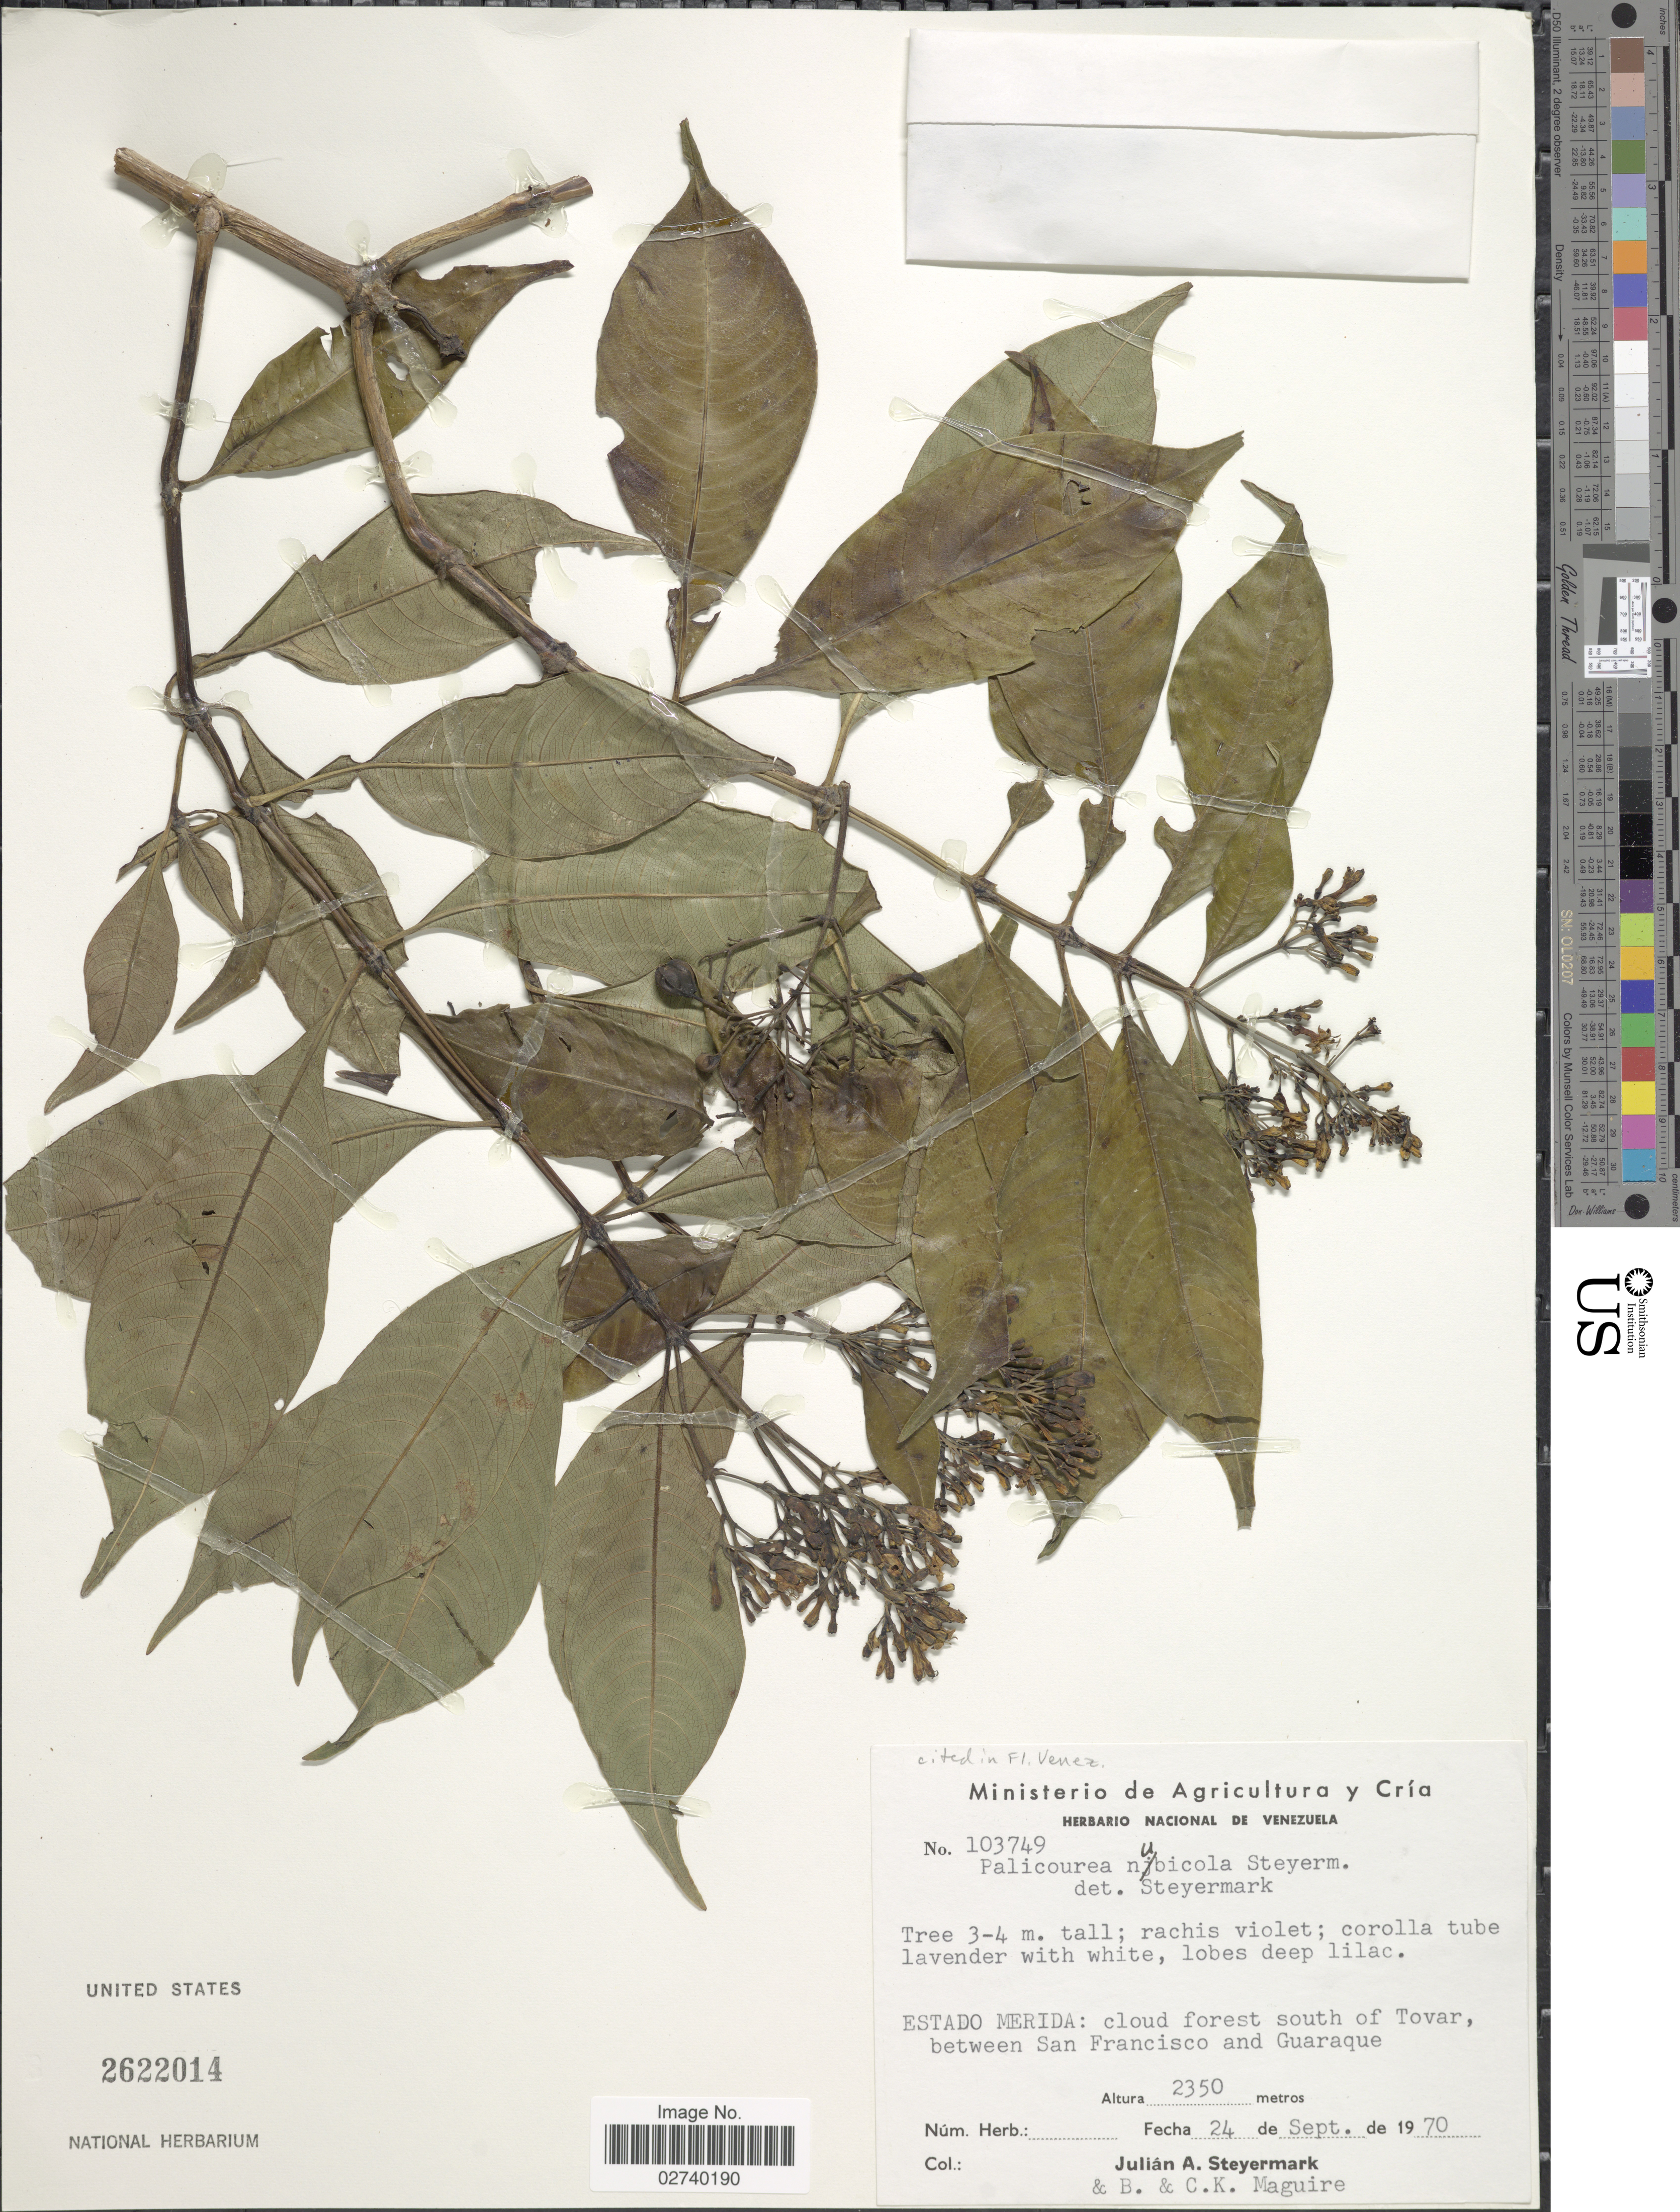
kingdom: Plantae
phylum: Tracheophyta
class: Magnoliopsida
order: Gentianales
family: Rubiaceae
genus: Palicourea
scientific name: Palicourea nubicola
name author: Steyerm.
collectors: J. Steyermark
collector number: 103749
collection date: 1970-09-24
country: Venezuela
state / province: Mérida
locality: Cloud forest south of Tovar, beteen San Francisco and Guaraque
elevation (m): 2350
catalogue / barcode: US 2622014